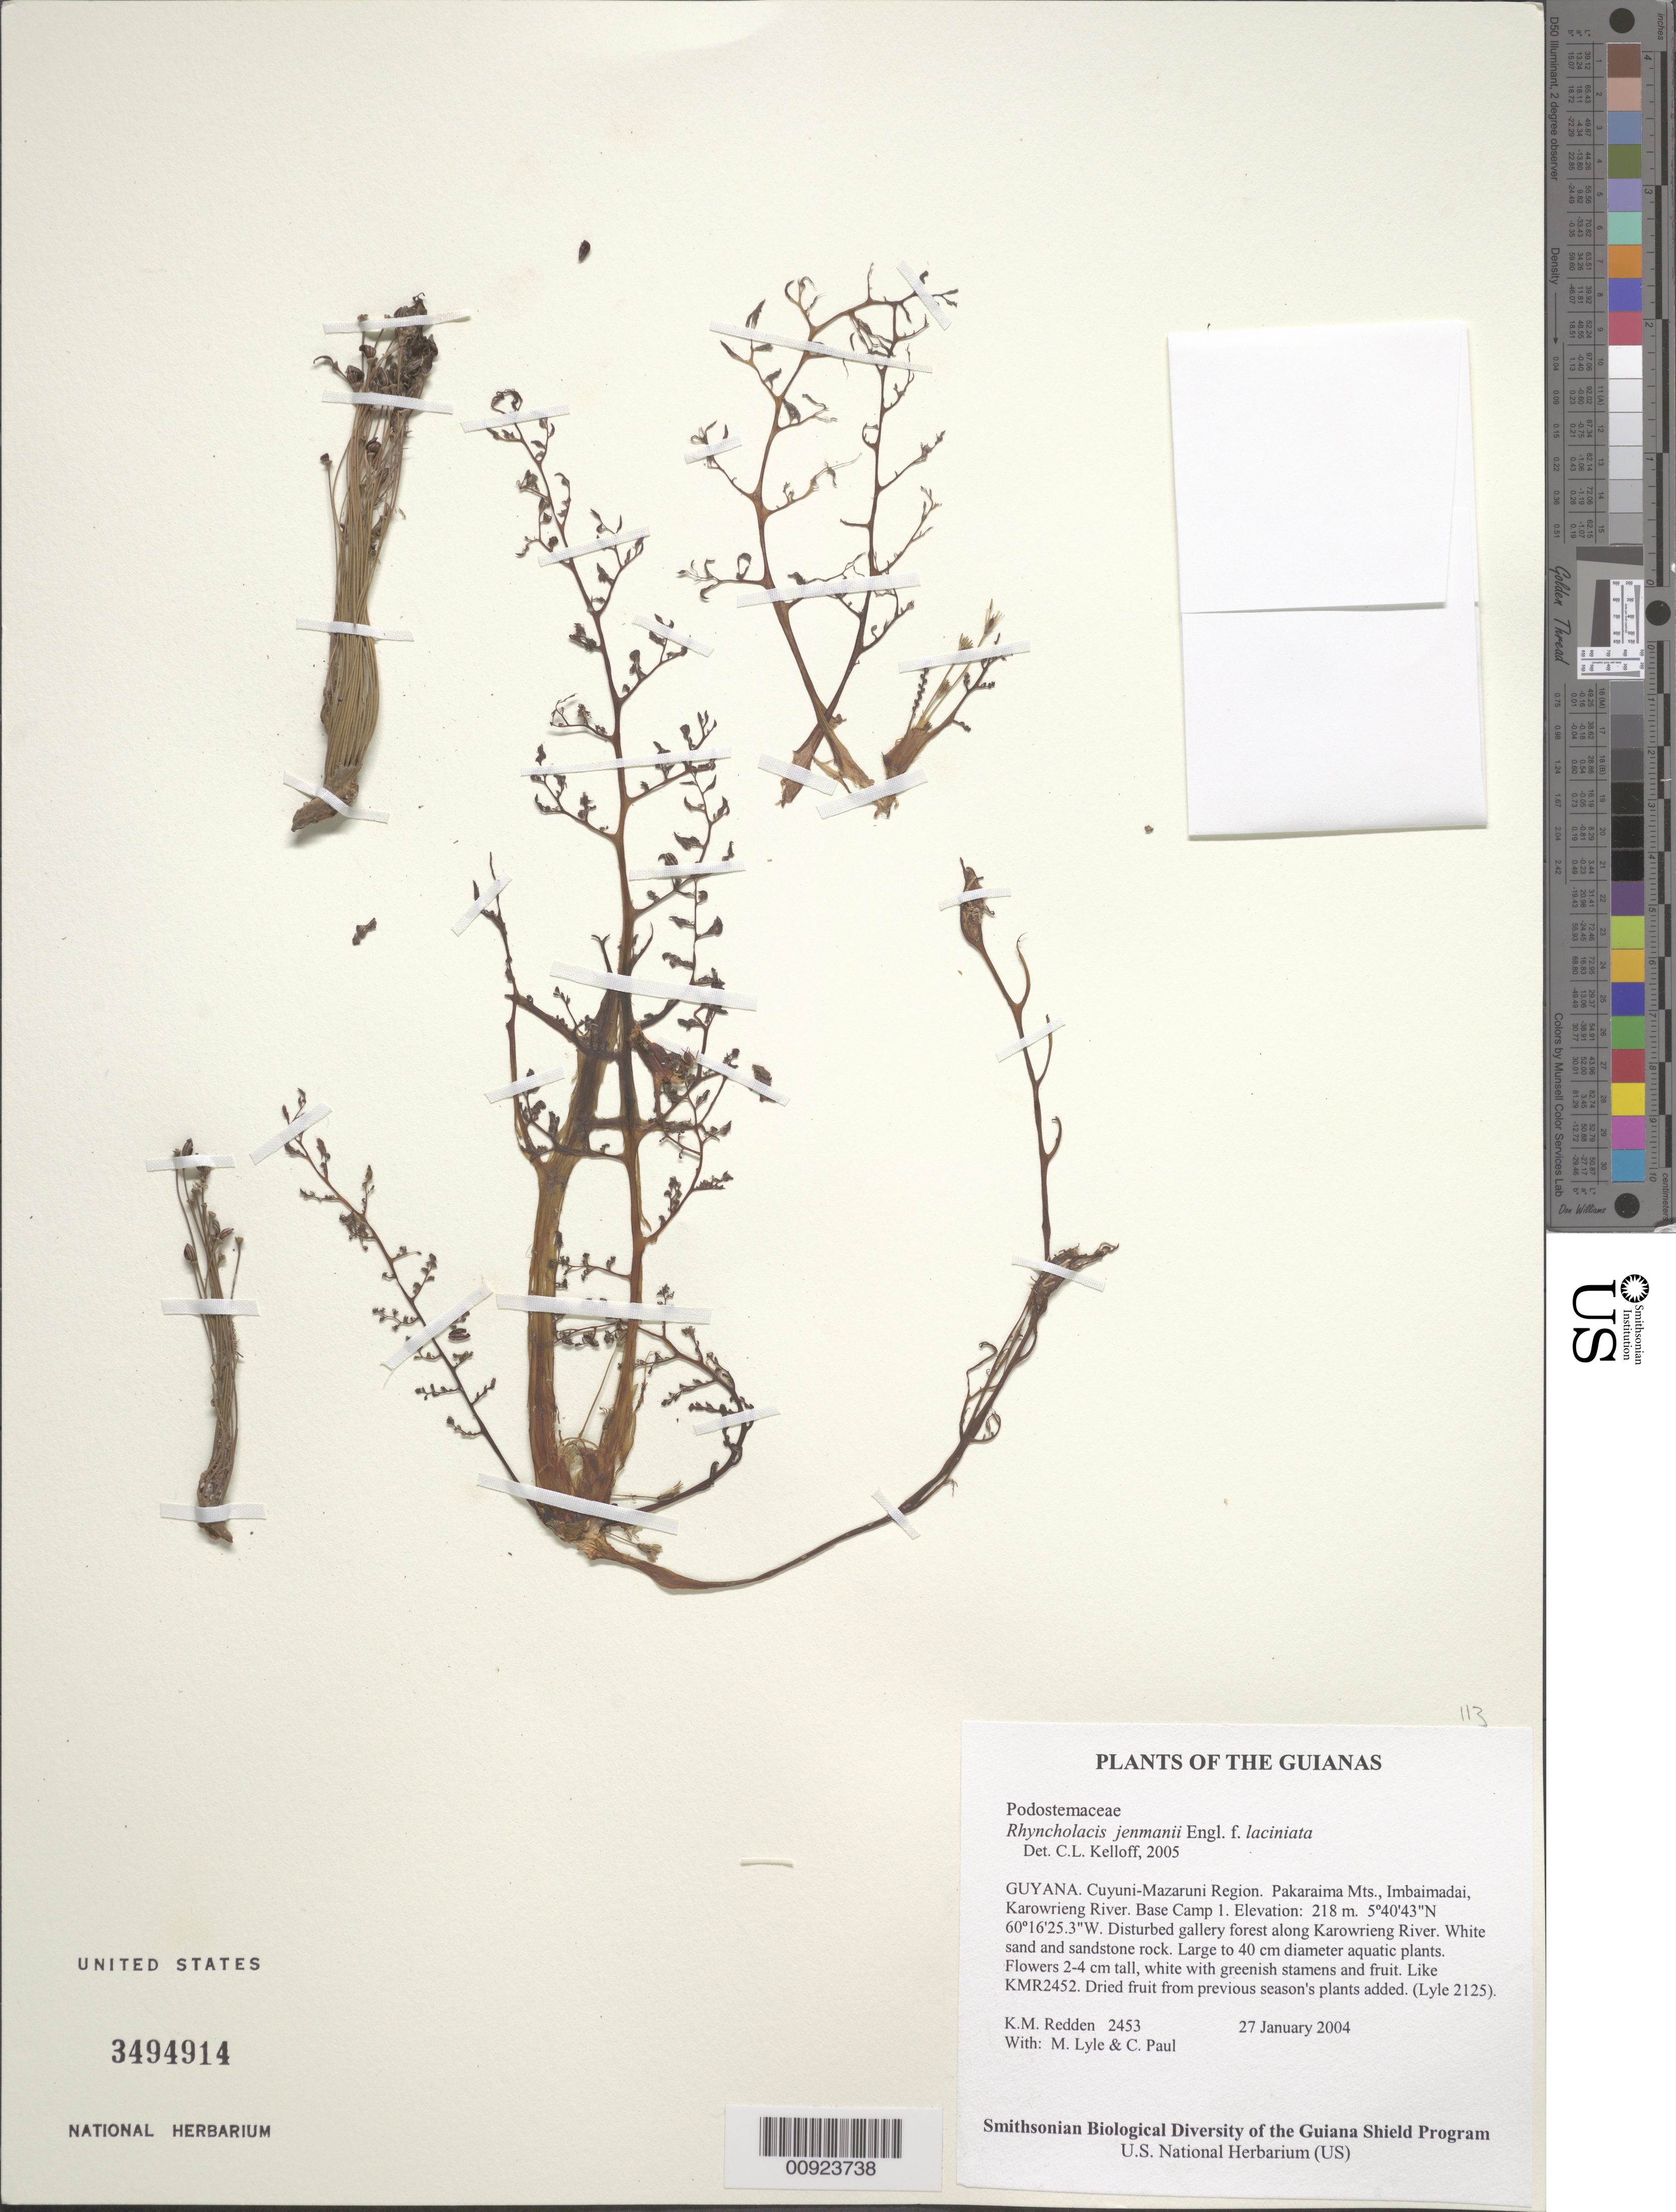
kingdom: Plantae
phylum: Tracheophyta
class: Magnoliopsida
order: Malpighiales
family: Podostemaceae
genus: Rhyncholacis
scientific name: Rhyncholacis jenmanii f. lacinata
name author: P. Royen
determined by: Kelloff, Carol L., (US), Smithsonian Institution - National Museum of Natural History (UNITED STATES)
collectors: K. M. Redden, M. Lyle & C. Paul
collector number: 2453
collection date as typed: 27 January 2004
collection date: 2004-01-27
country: Guyana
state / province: Cuyuni-Mazaruni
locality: Pakaraima Mts., Imbaimadai, Karowrieng River. Base Camp 1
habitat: Disturbed gallery forest along Karowrieng River. White sand and sandstone rock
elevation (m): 218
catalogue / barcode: US 3494919